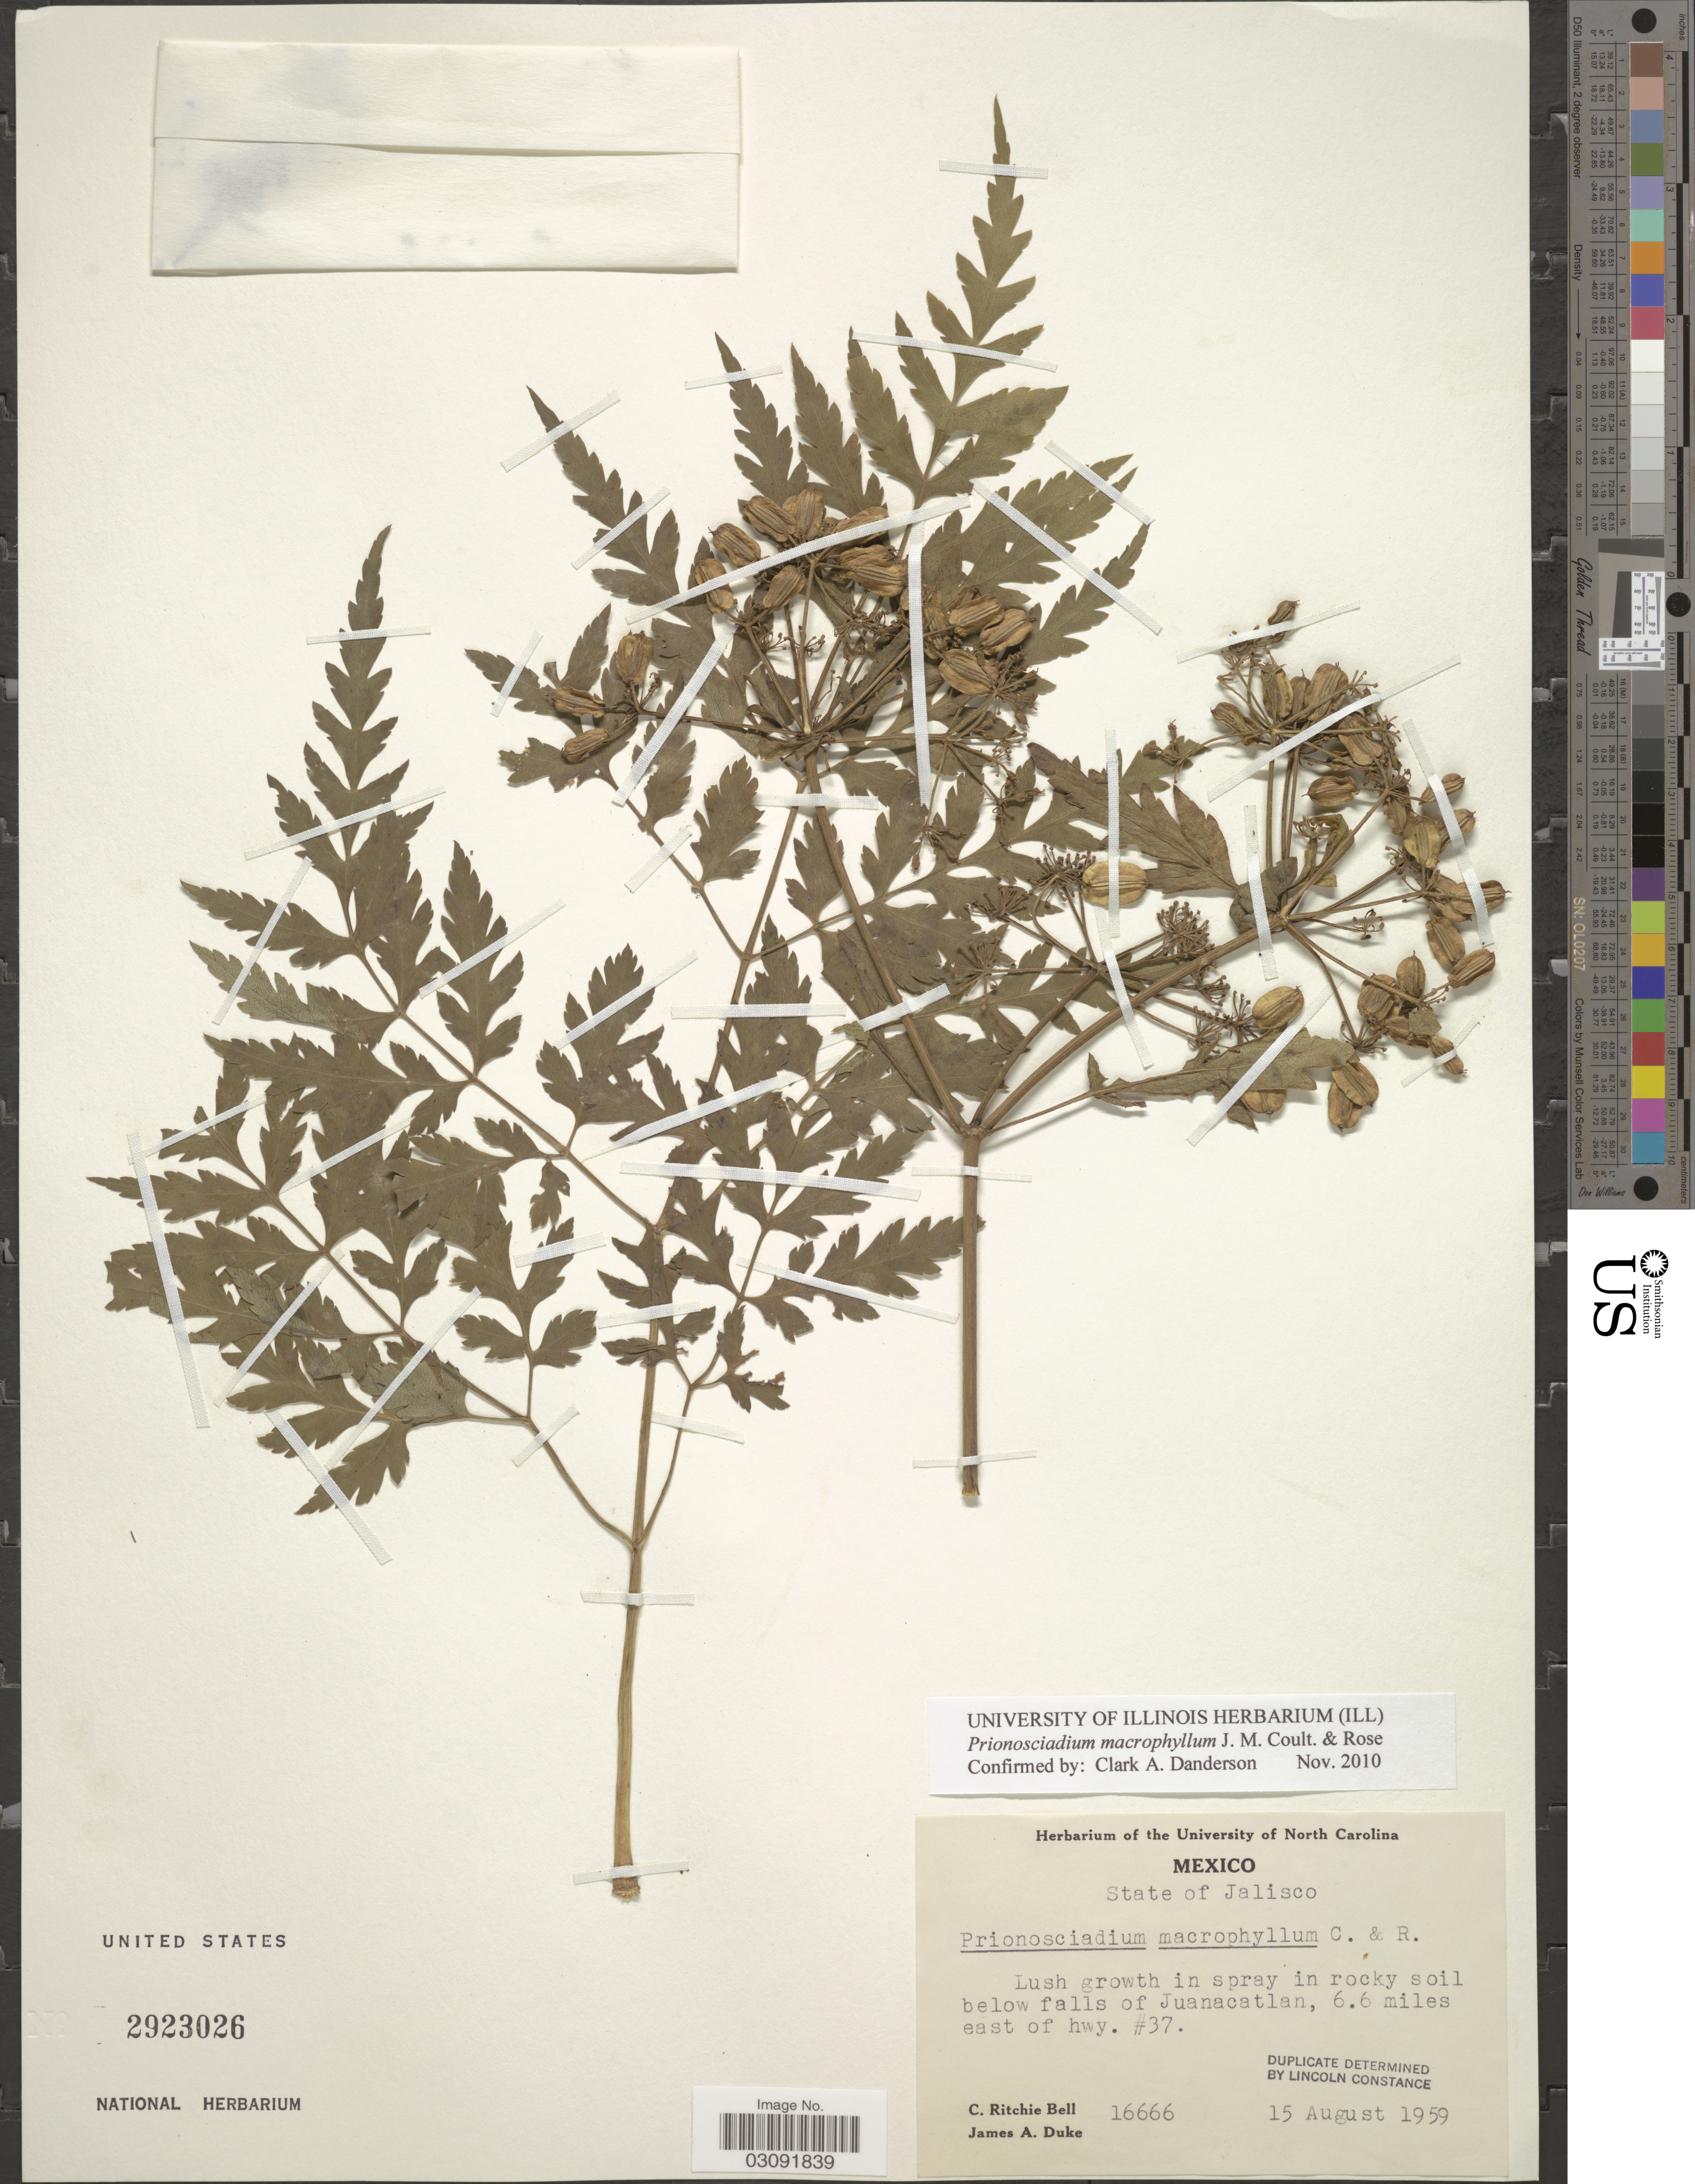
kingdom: Plantae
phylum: Tracheophyta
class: Magnoliopsida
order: Apiales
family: Apiaceae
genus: Prionosciadium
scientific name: Prionosciadium macrophyllum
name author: J.M. Coult. & Rose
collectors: C. R. Bell & J. A. Duke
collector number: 16666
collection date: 1959-08-15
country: Mexico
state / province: Jalisco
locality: In rocky soil below falls of Juanacatlan, 6.6 miles east of hwy., #37.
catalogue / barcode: US 2923026